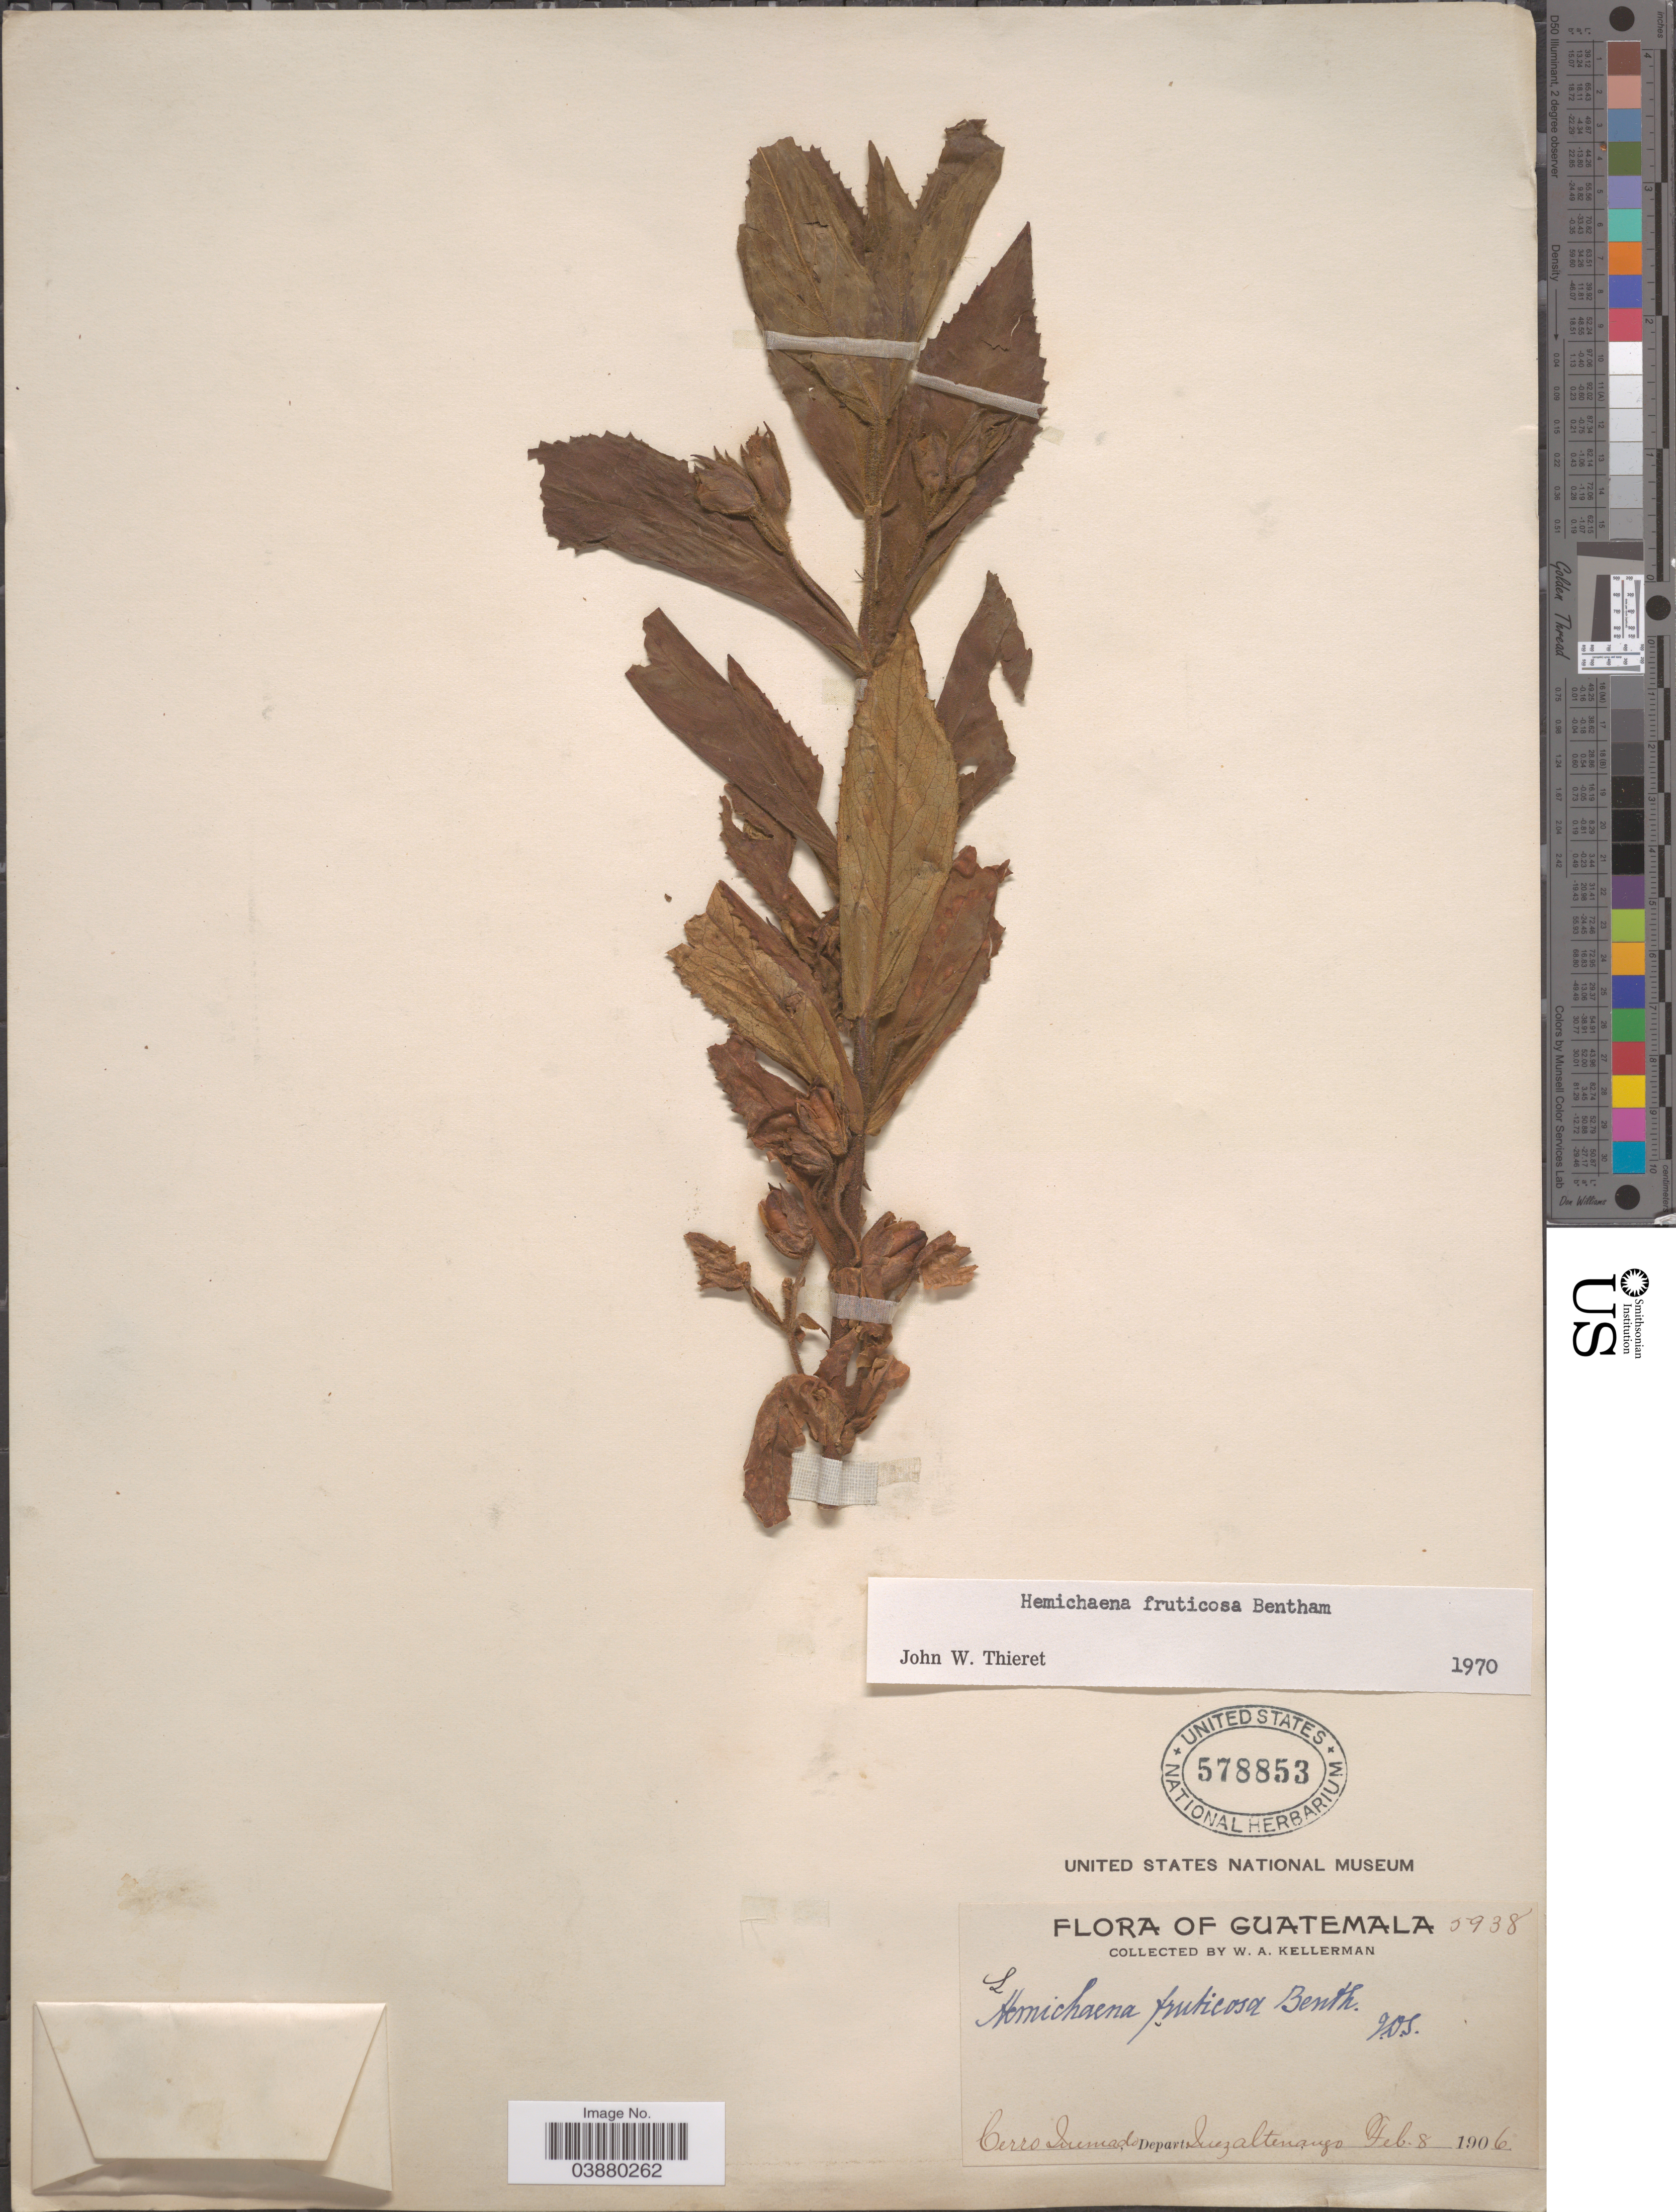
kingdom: Plantae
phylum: Tracheophyta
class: Magnoliopsida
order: Lamiales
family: Phrymaceae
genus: Hemichaena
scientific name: Hemichaena fruticosa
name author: Benth.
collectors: W. Kellerman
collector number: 5938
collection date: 1906-02-08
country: Guatemala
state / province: Quetzaltenango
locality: Cerro Quemado, Depart. Quezaltenango.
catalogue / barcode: US 578853